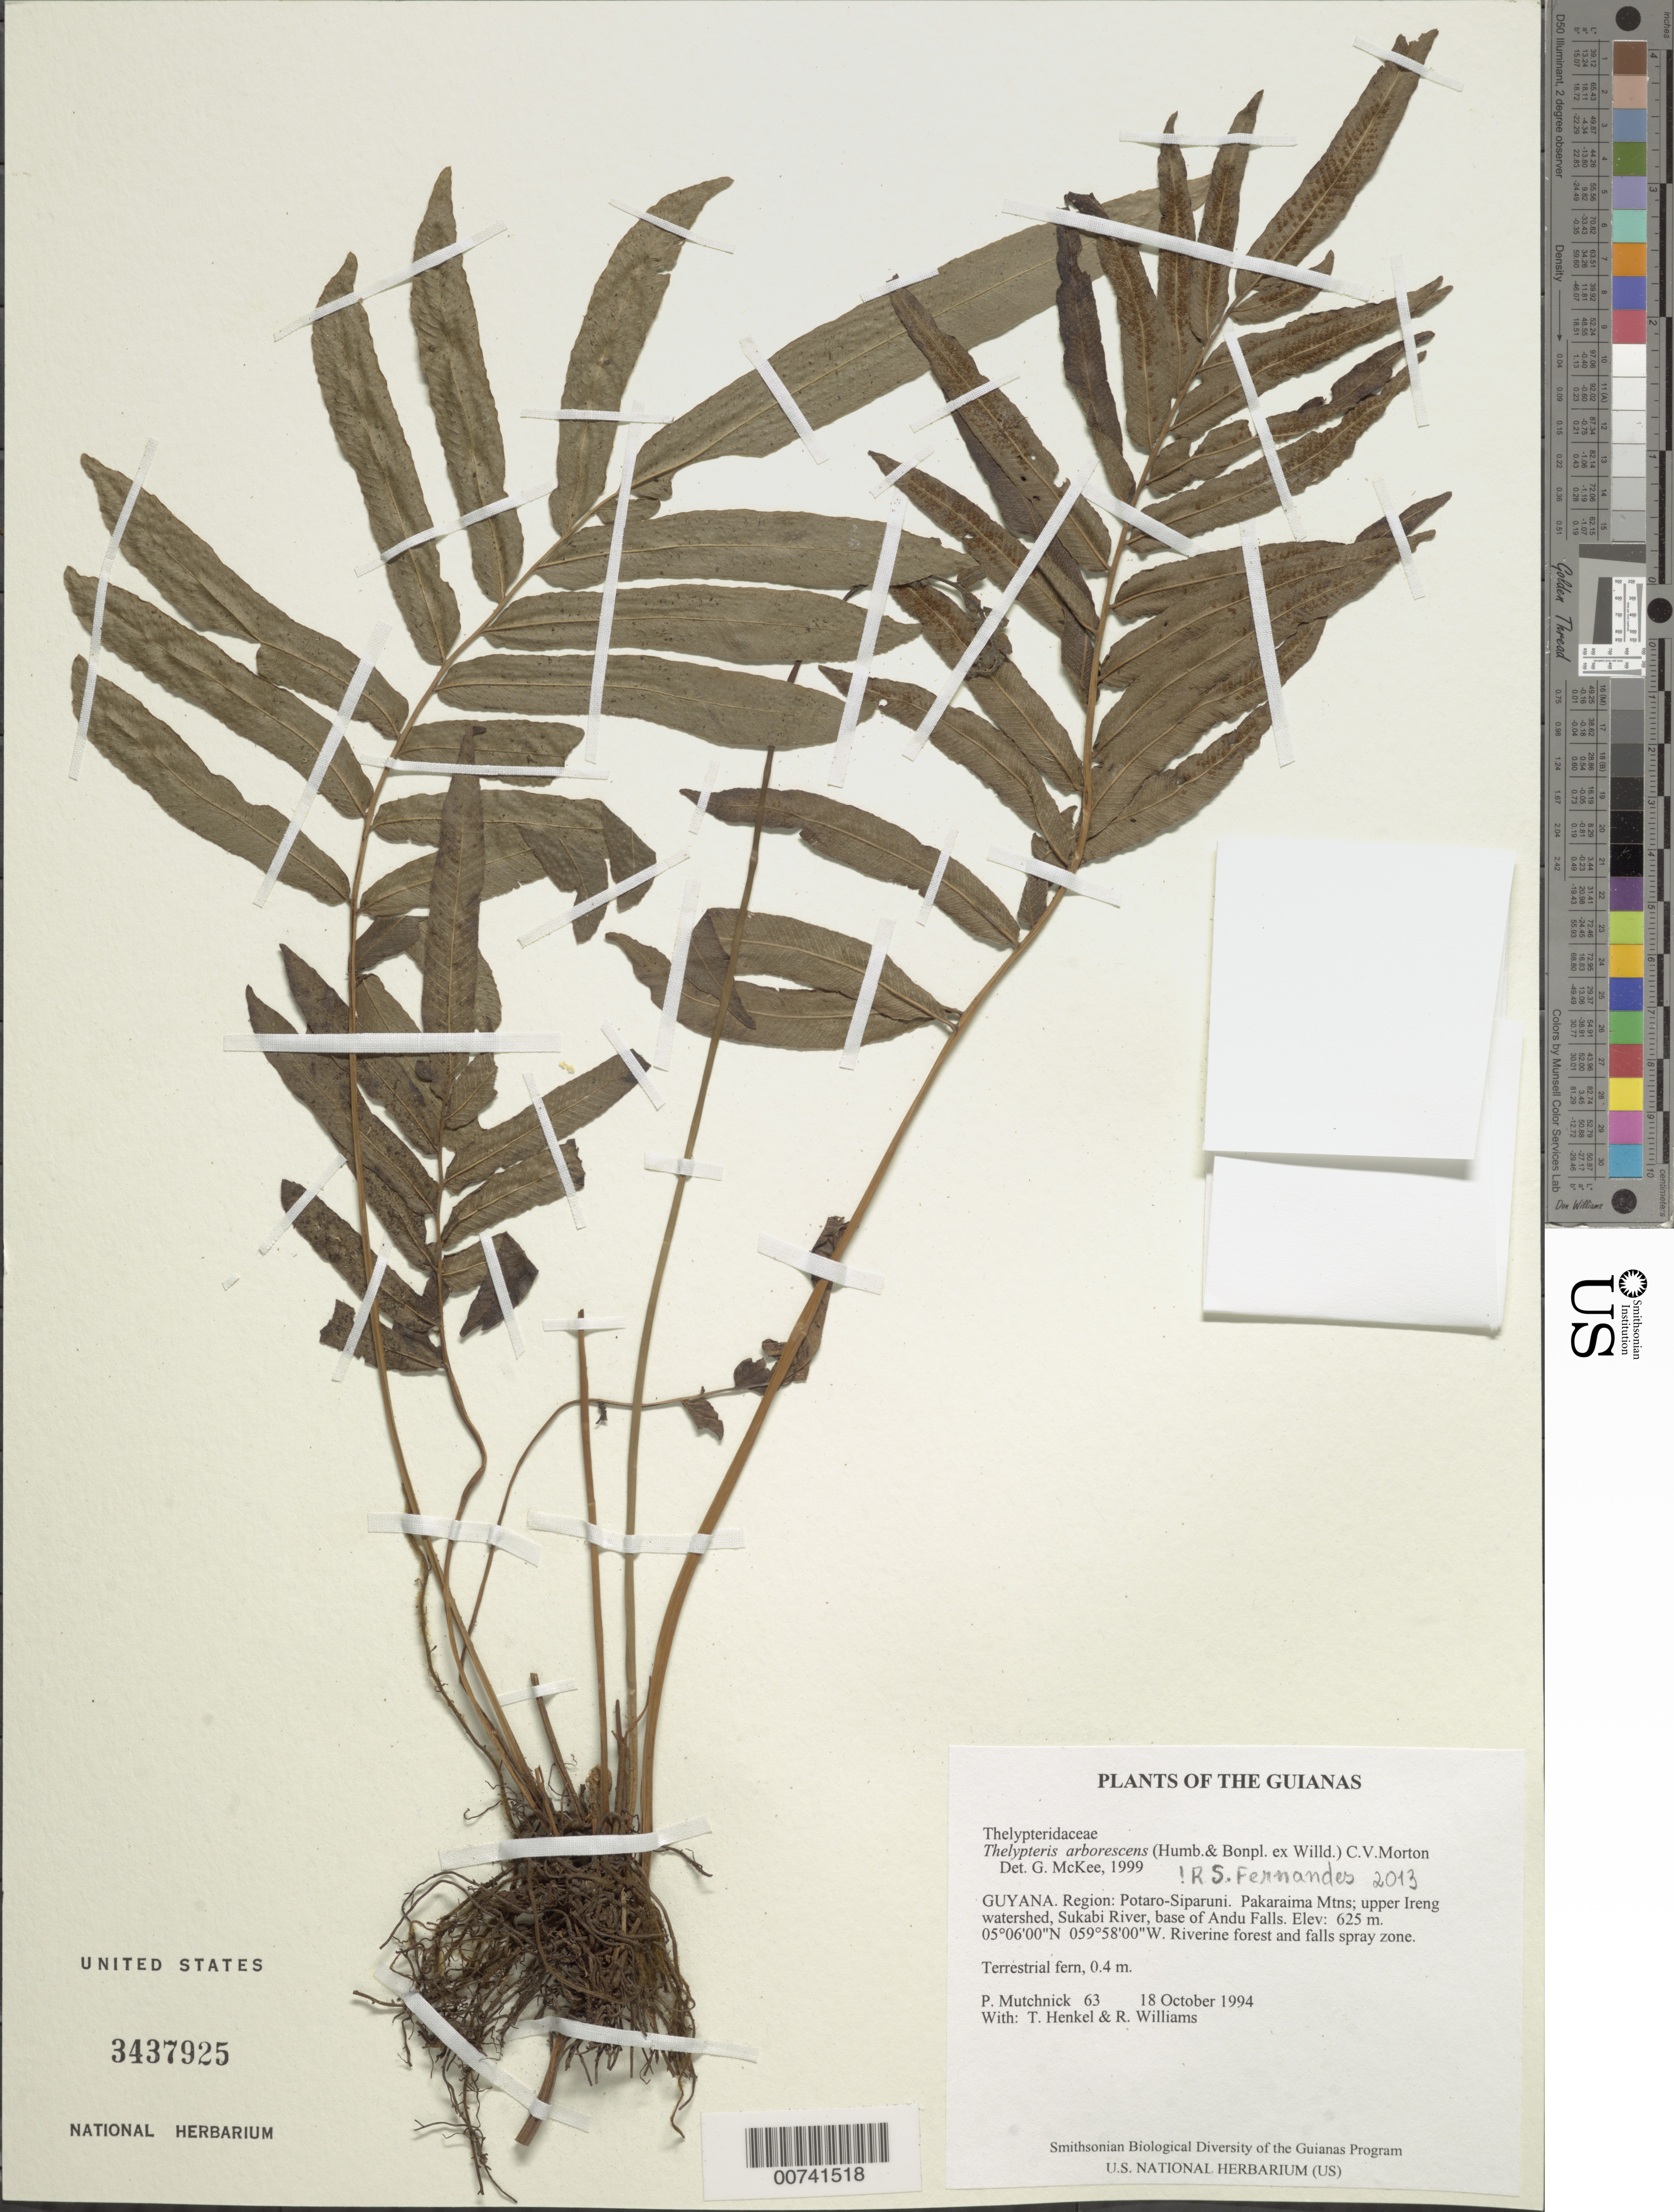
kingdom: Plantae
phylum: Tracheophyta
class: Polypodiopsida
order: Polypodiales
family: Thelypteridaceae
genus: Meniscium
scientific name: Meniscium arborescens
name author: Humb. & Bonpl. ex Willd.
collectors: P. Mutchnick, T. Henkel & R. Williams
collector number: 63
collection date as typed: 18 October 1994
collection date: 1994-10-18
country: Guyana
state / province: Potaro-Siparuni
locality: Pakaraima Mtns; upper Ireng watershed, Sukabi River, base of Andu Falls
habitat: Riverine forest and falls spray zone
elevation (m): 625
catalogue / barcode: US 3437925